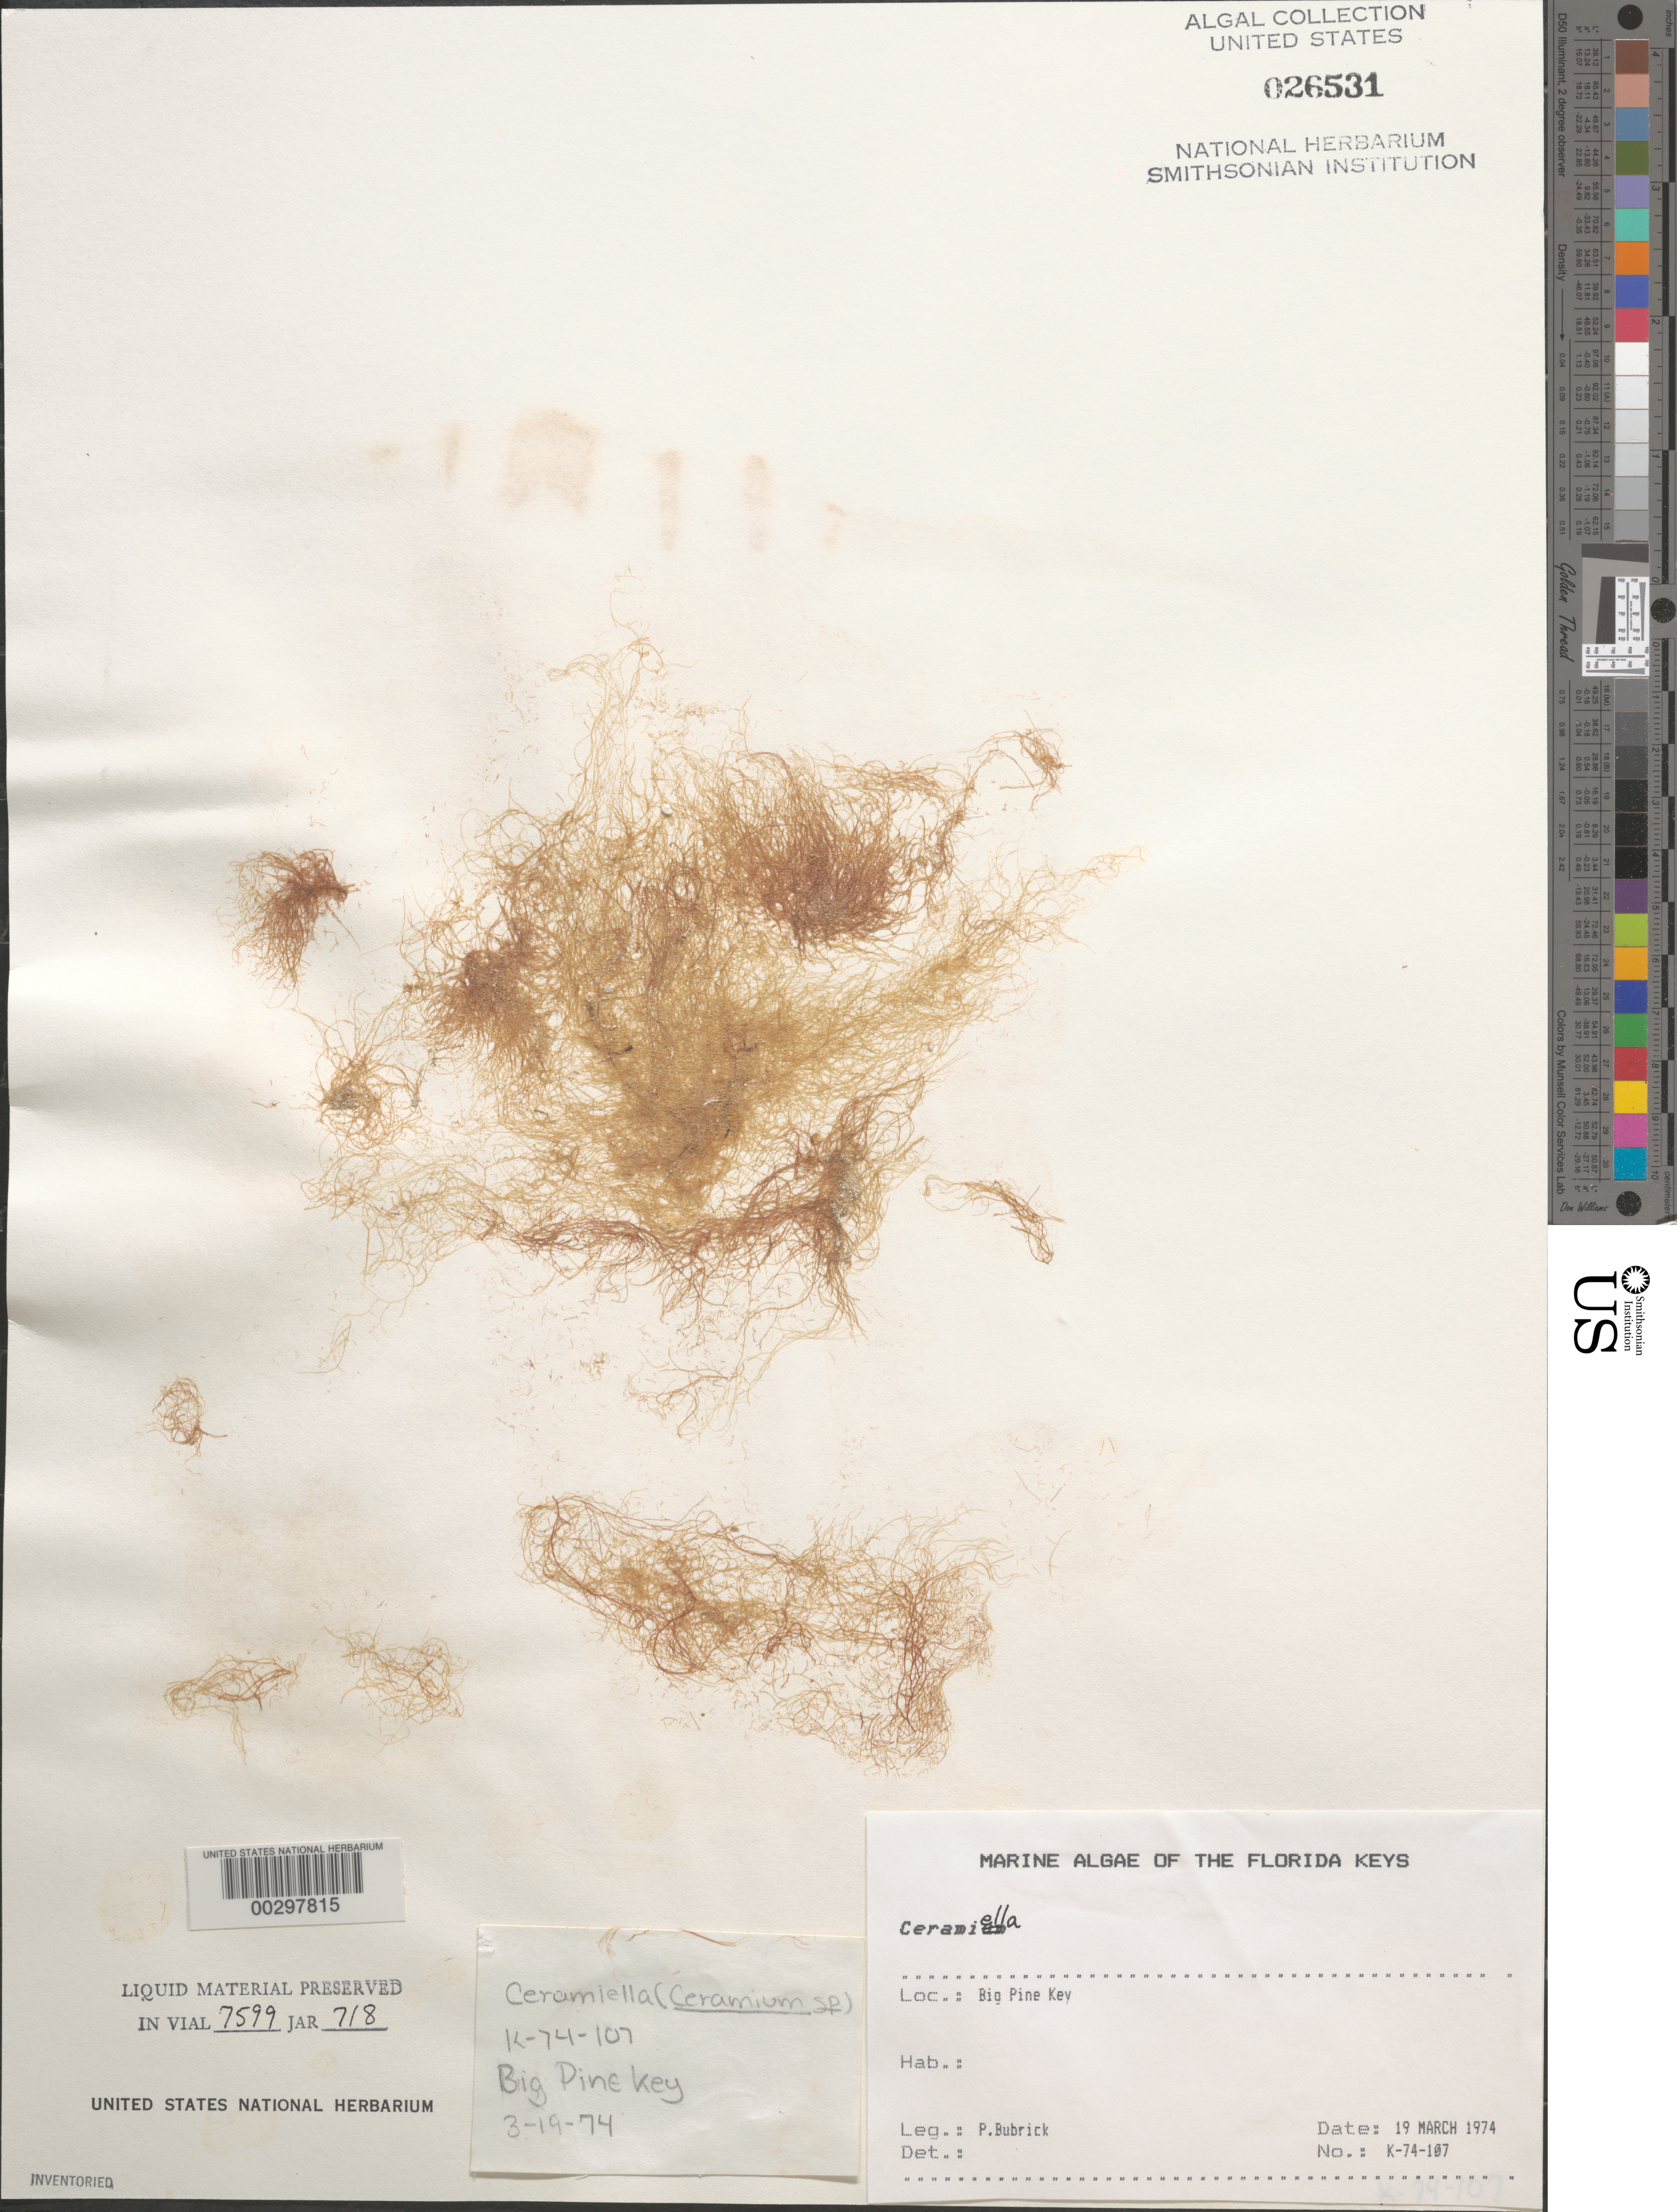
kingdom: Plantae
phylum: Rhodophyta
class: Florideophyceae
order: Ceramiales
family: Ceramiaceae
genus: Corallophila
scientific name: Corallophila sp.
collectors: P. Bubrick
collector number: K-74-107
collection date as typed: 19 Mar 1974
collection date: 1974-03-19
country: United States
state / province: Florida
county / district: Monroe County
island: Big Pine Key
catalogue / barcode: US 26531